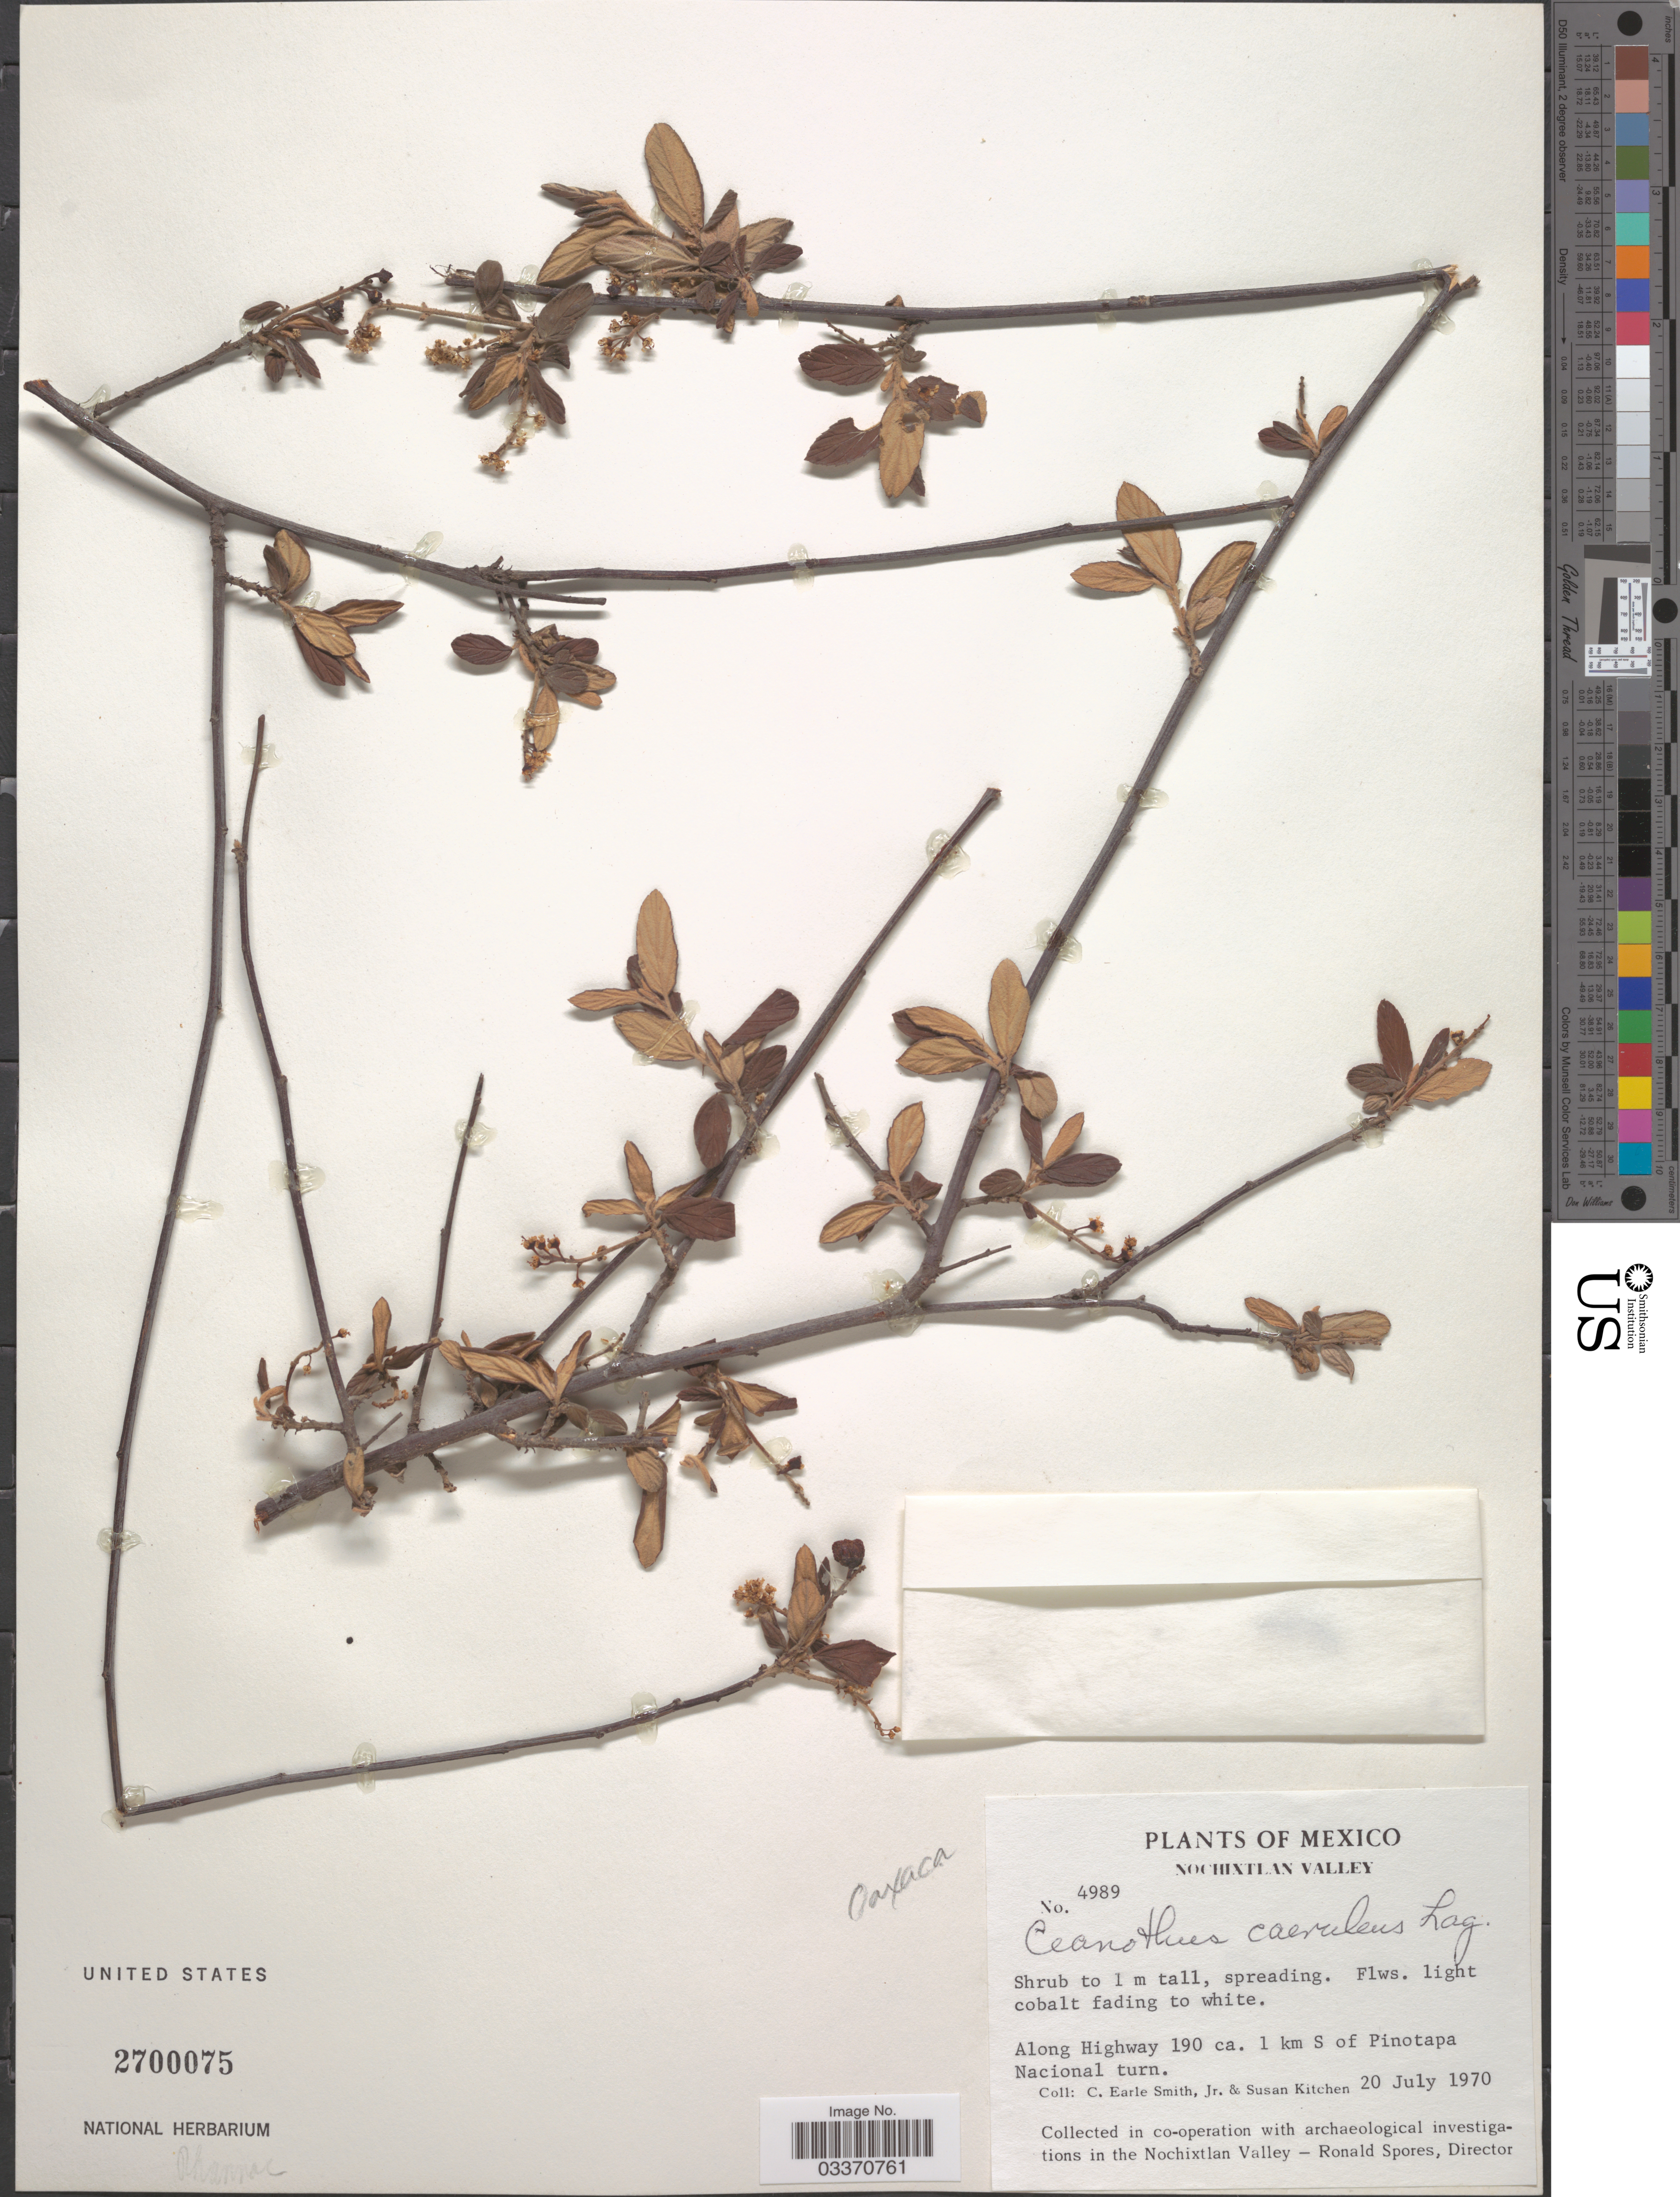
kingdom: Plantae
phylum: Tracheophyta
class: Magnoliopsida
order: Rosales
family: Rhamnaceae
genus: Ceanothus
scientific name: Ceanothus caeruleus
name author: Lag.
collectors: C. E. Smith Jr. & S. Kitchen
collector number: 4989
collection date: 1970-07-20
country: Mexico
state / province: Oaxaca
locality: Nochixtlan Valley. Along Highway 190 ca. 1 km S of Pinotapa Nacional turn.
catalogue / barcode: US 2700075